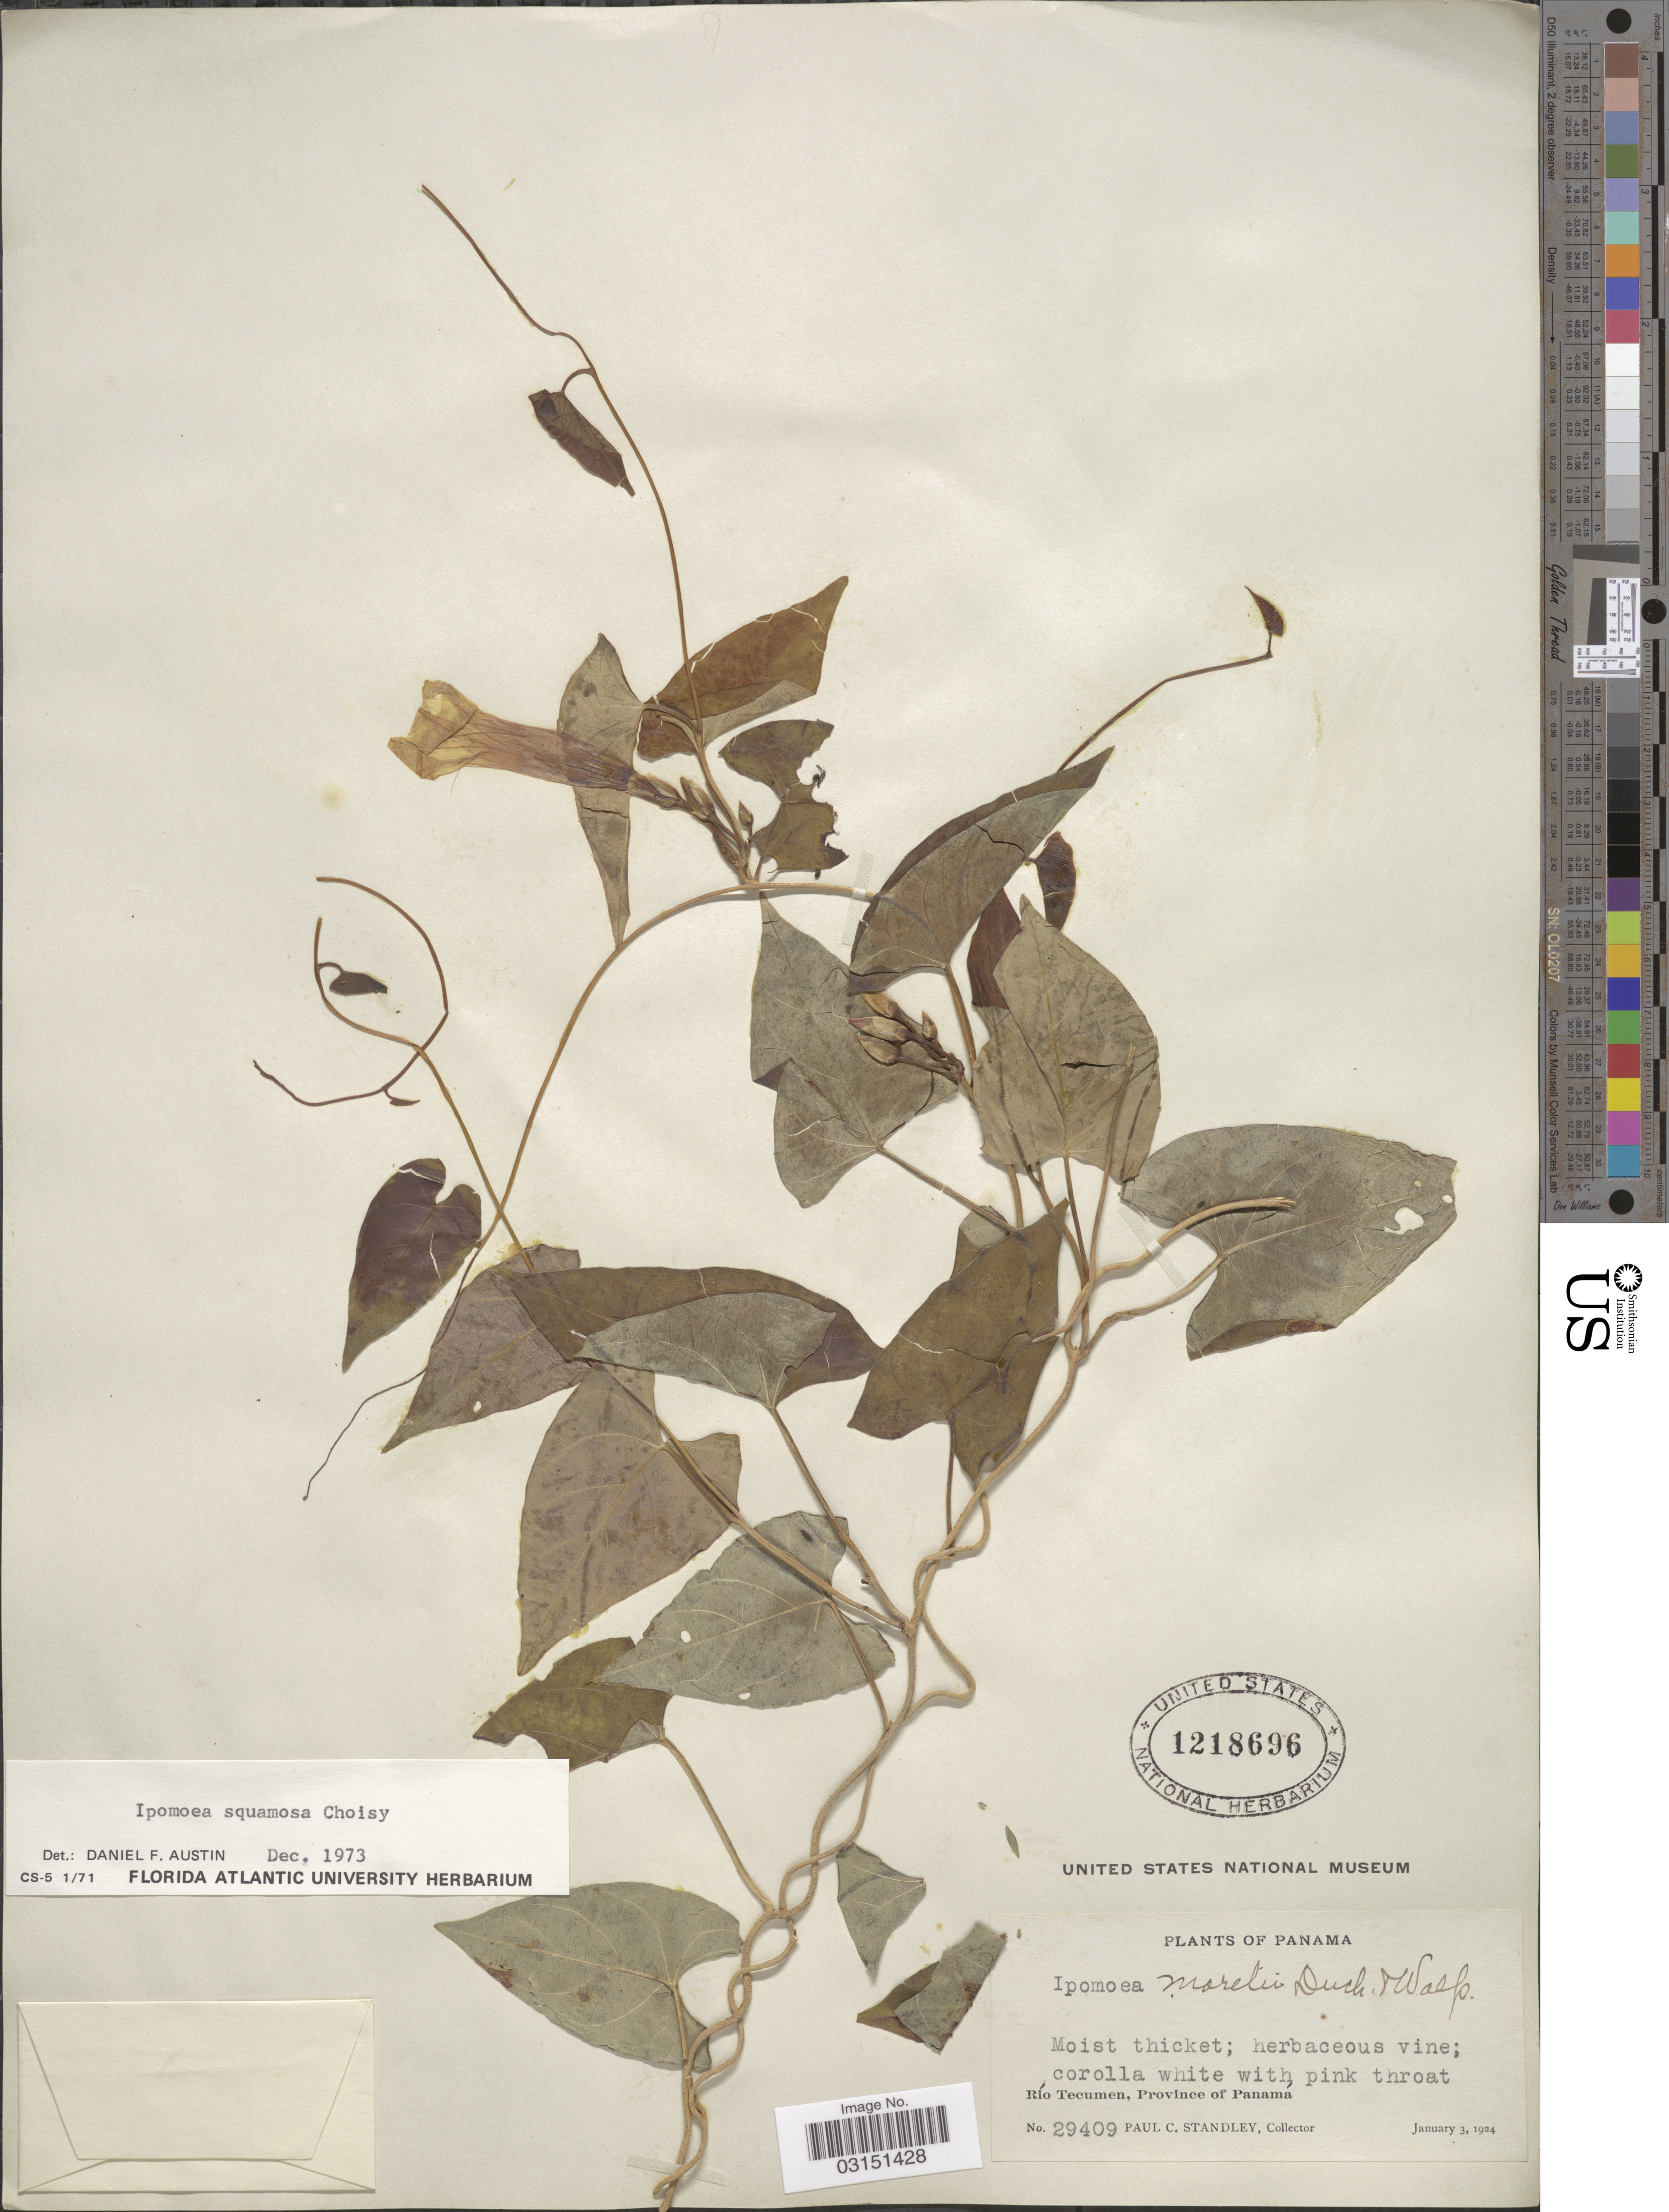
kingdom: Plantae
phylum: Tracheophyta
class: Magnoliopsida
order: Solanales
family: Convolvulaceae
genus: Ipomoea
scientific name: Ipomoea squamosa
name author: Choisy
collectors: P. C. Standley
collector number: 29409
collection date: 1924-01-03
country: Panama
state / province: Panamá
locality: Río Tecumen.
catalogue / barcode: US 1218696